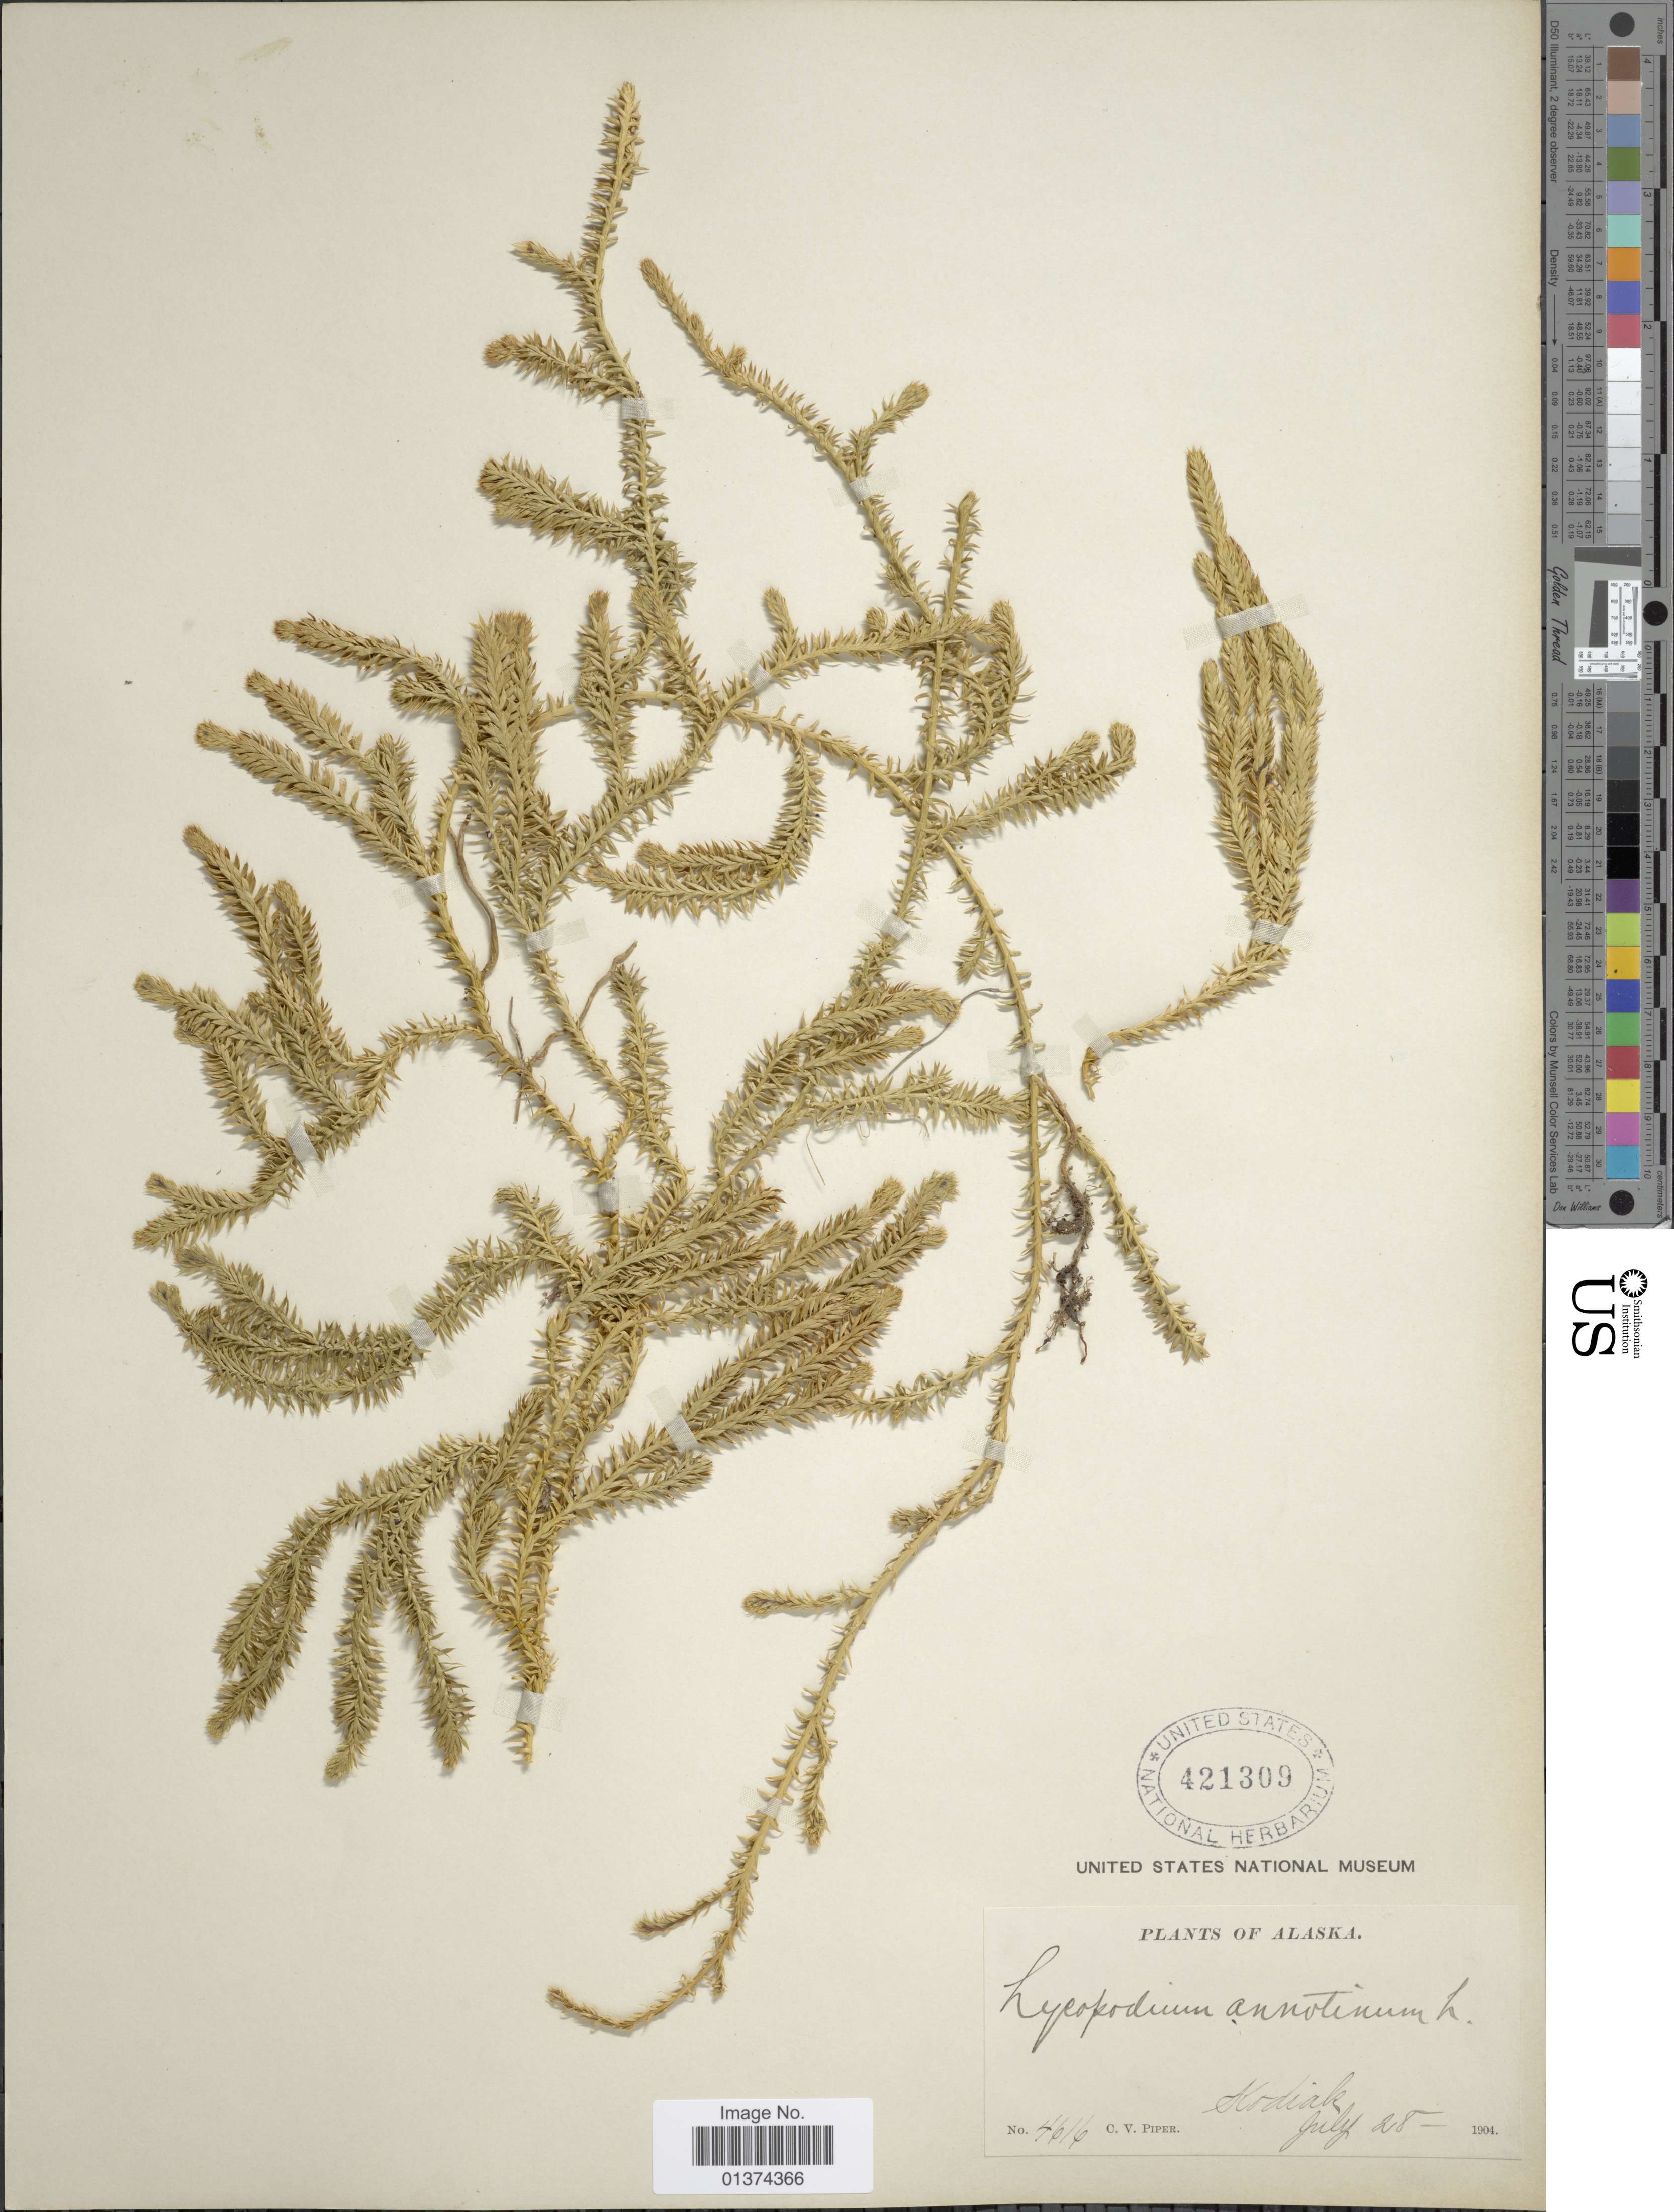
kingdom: Plantae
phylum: Tracheophyta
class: Lycopodiopsida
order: Lycopodiales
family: Lycopodiaceae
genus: Spinulum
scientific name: Spinulum annotinum subsp. annotinum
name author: (L.) A. Haines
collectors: C. V. Piper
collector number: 4616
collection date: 1904-07-28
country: United States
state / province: Alaska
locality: Kodiak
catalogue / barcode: US 421309